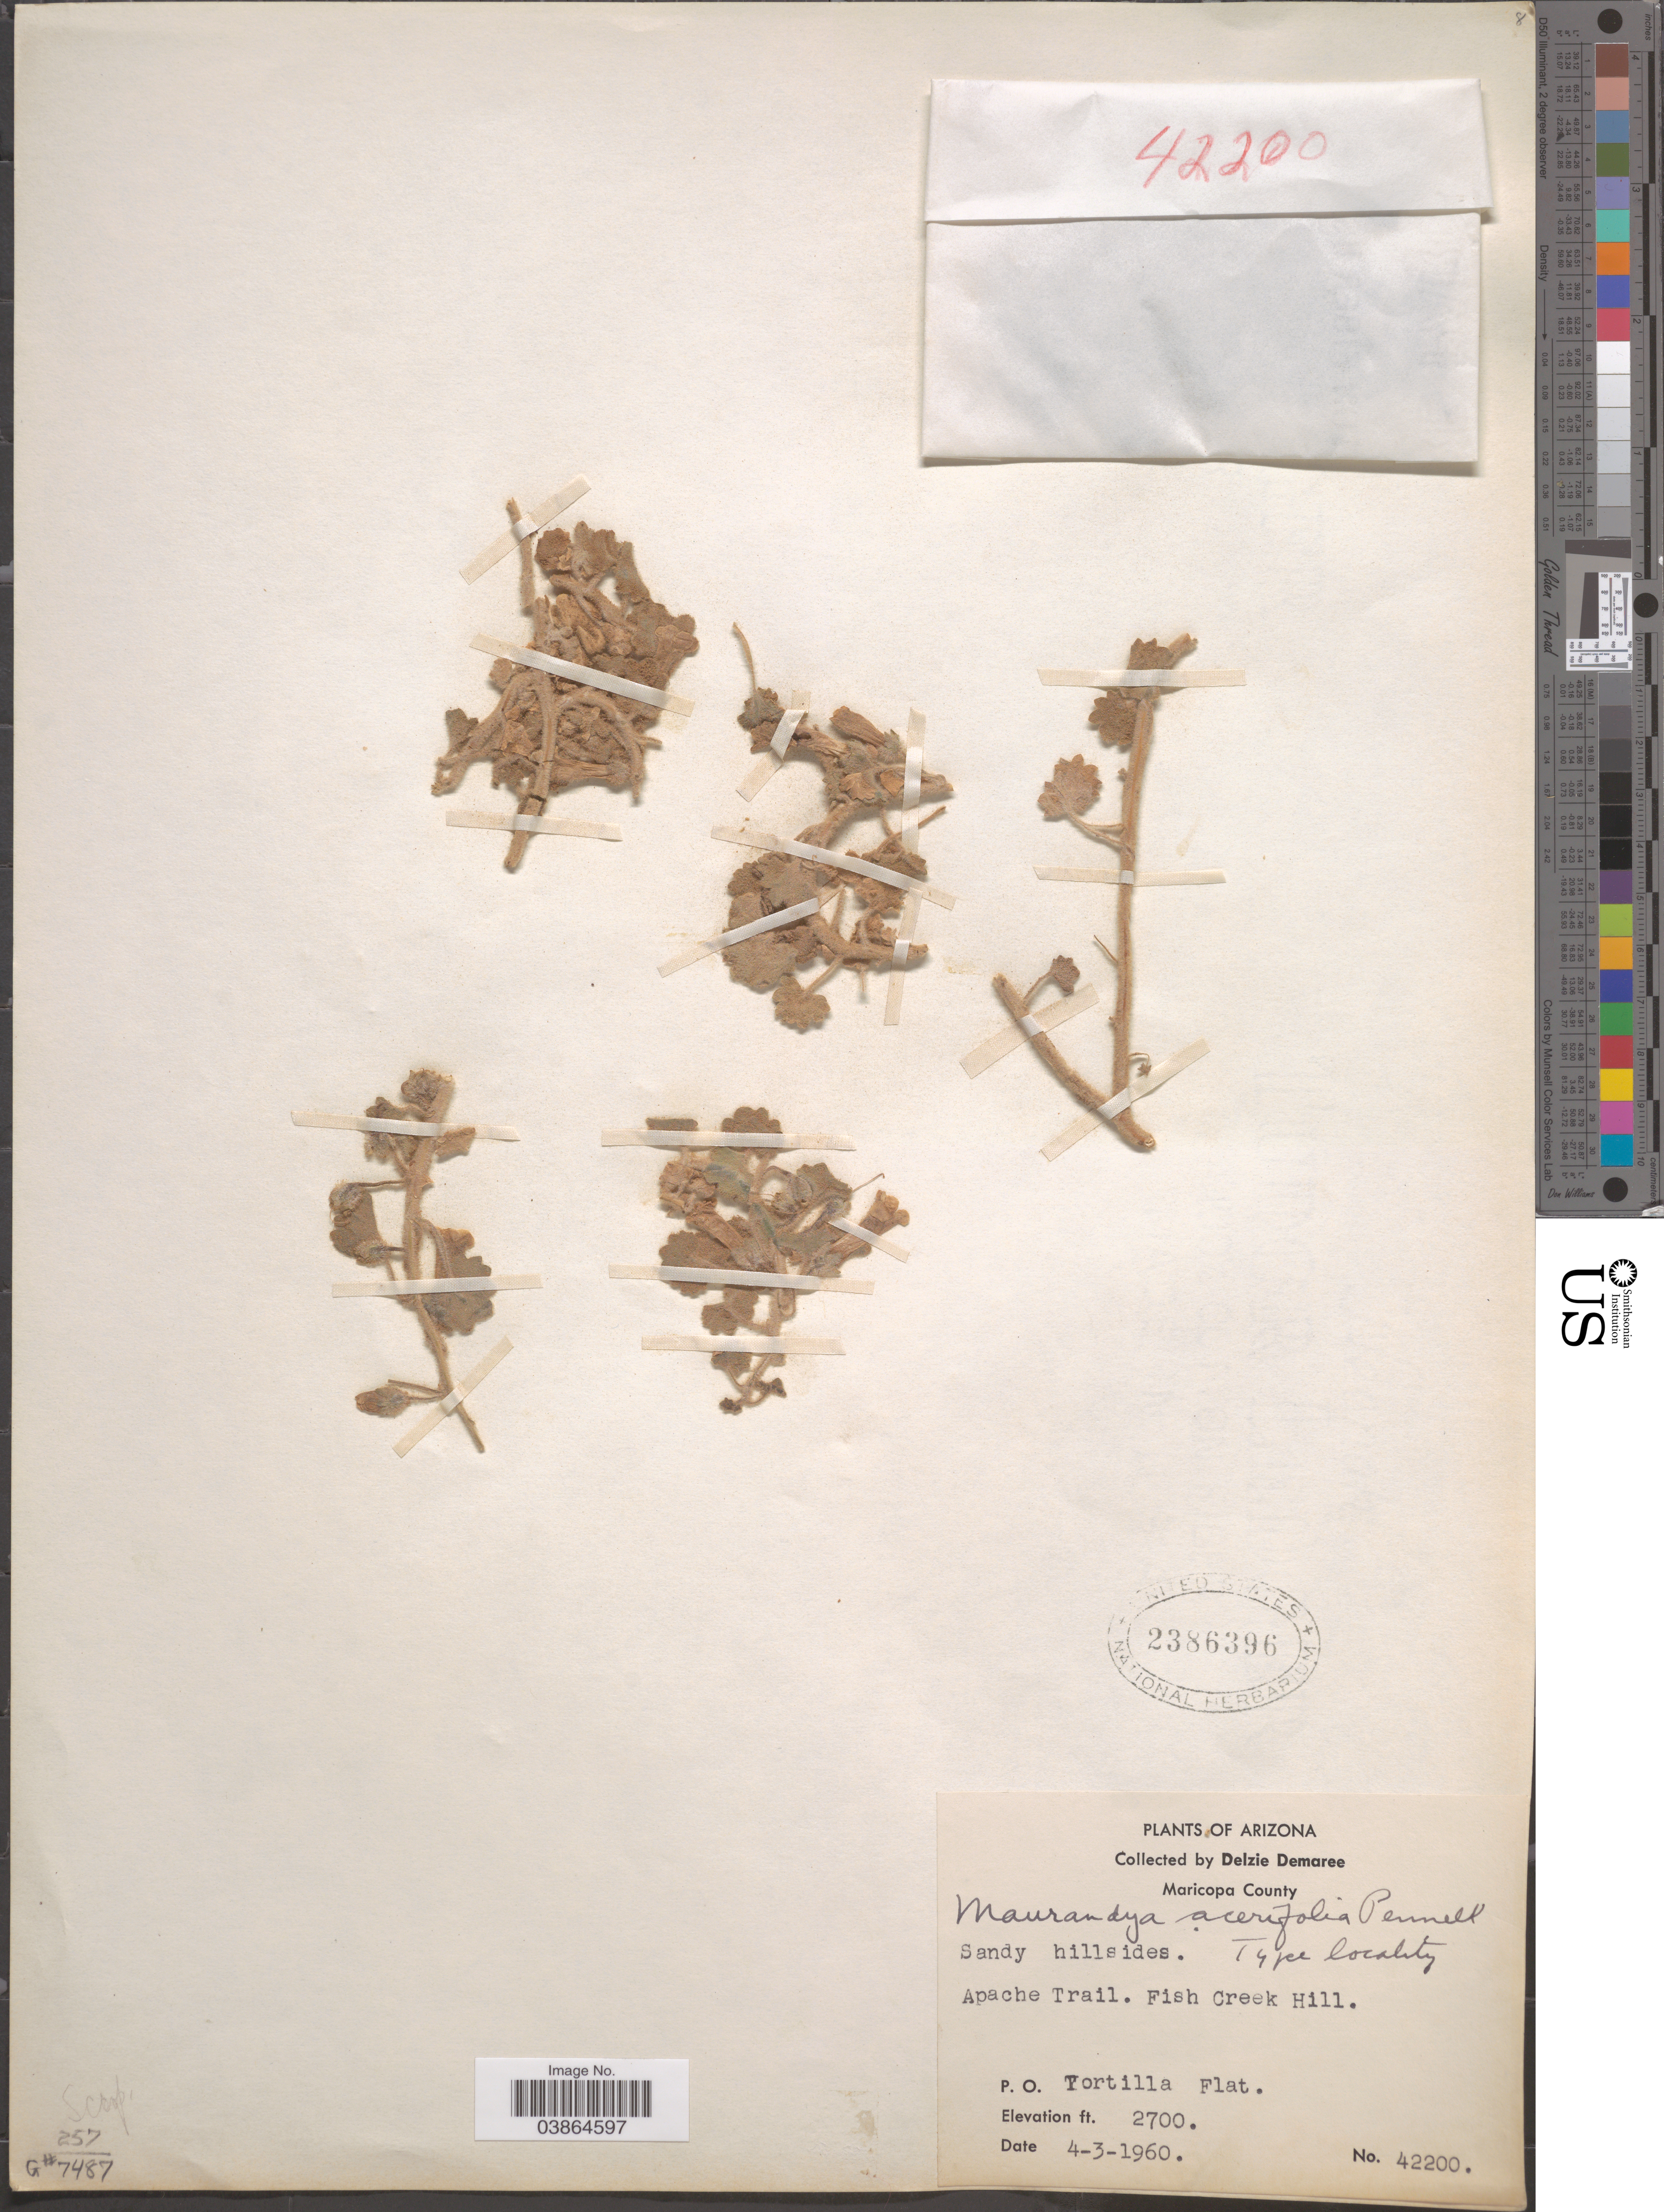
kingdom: Plantae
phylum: Tracheophyta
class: Magnoliopsida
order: Lamiales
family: Plantaginaceae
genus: Maurandya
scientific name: Maurandya acerifolia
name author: Pennell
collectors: D. Demaree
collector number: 42200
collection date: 1960-04-03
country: United States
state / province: Arizona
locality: Apache Trail. Fish Creek Hill. P.O. Tortilla Flat.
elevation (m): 823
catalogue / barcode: US 2386396